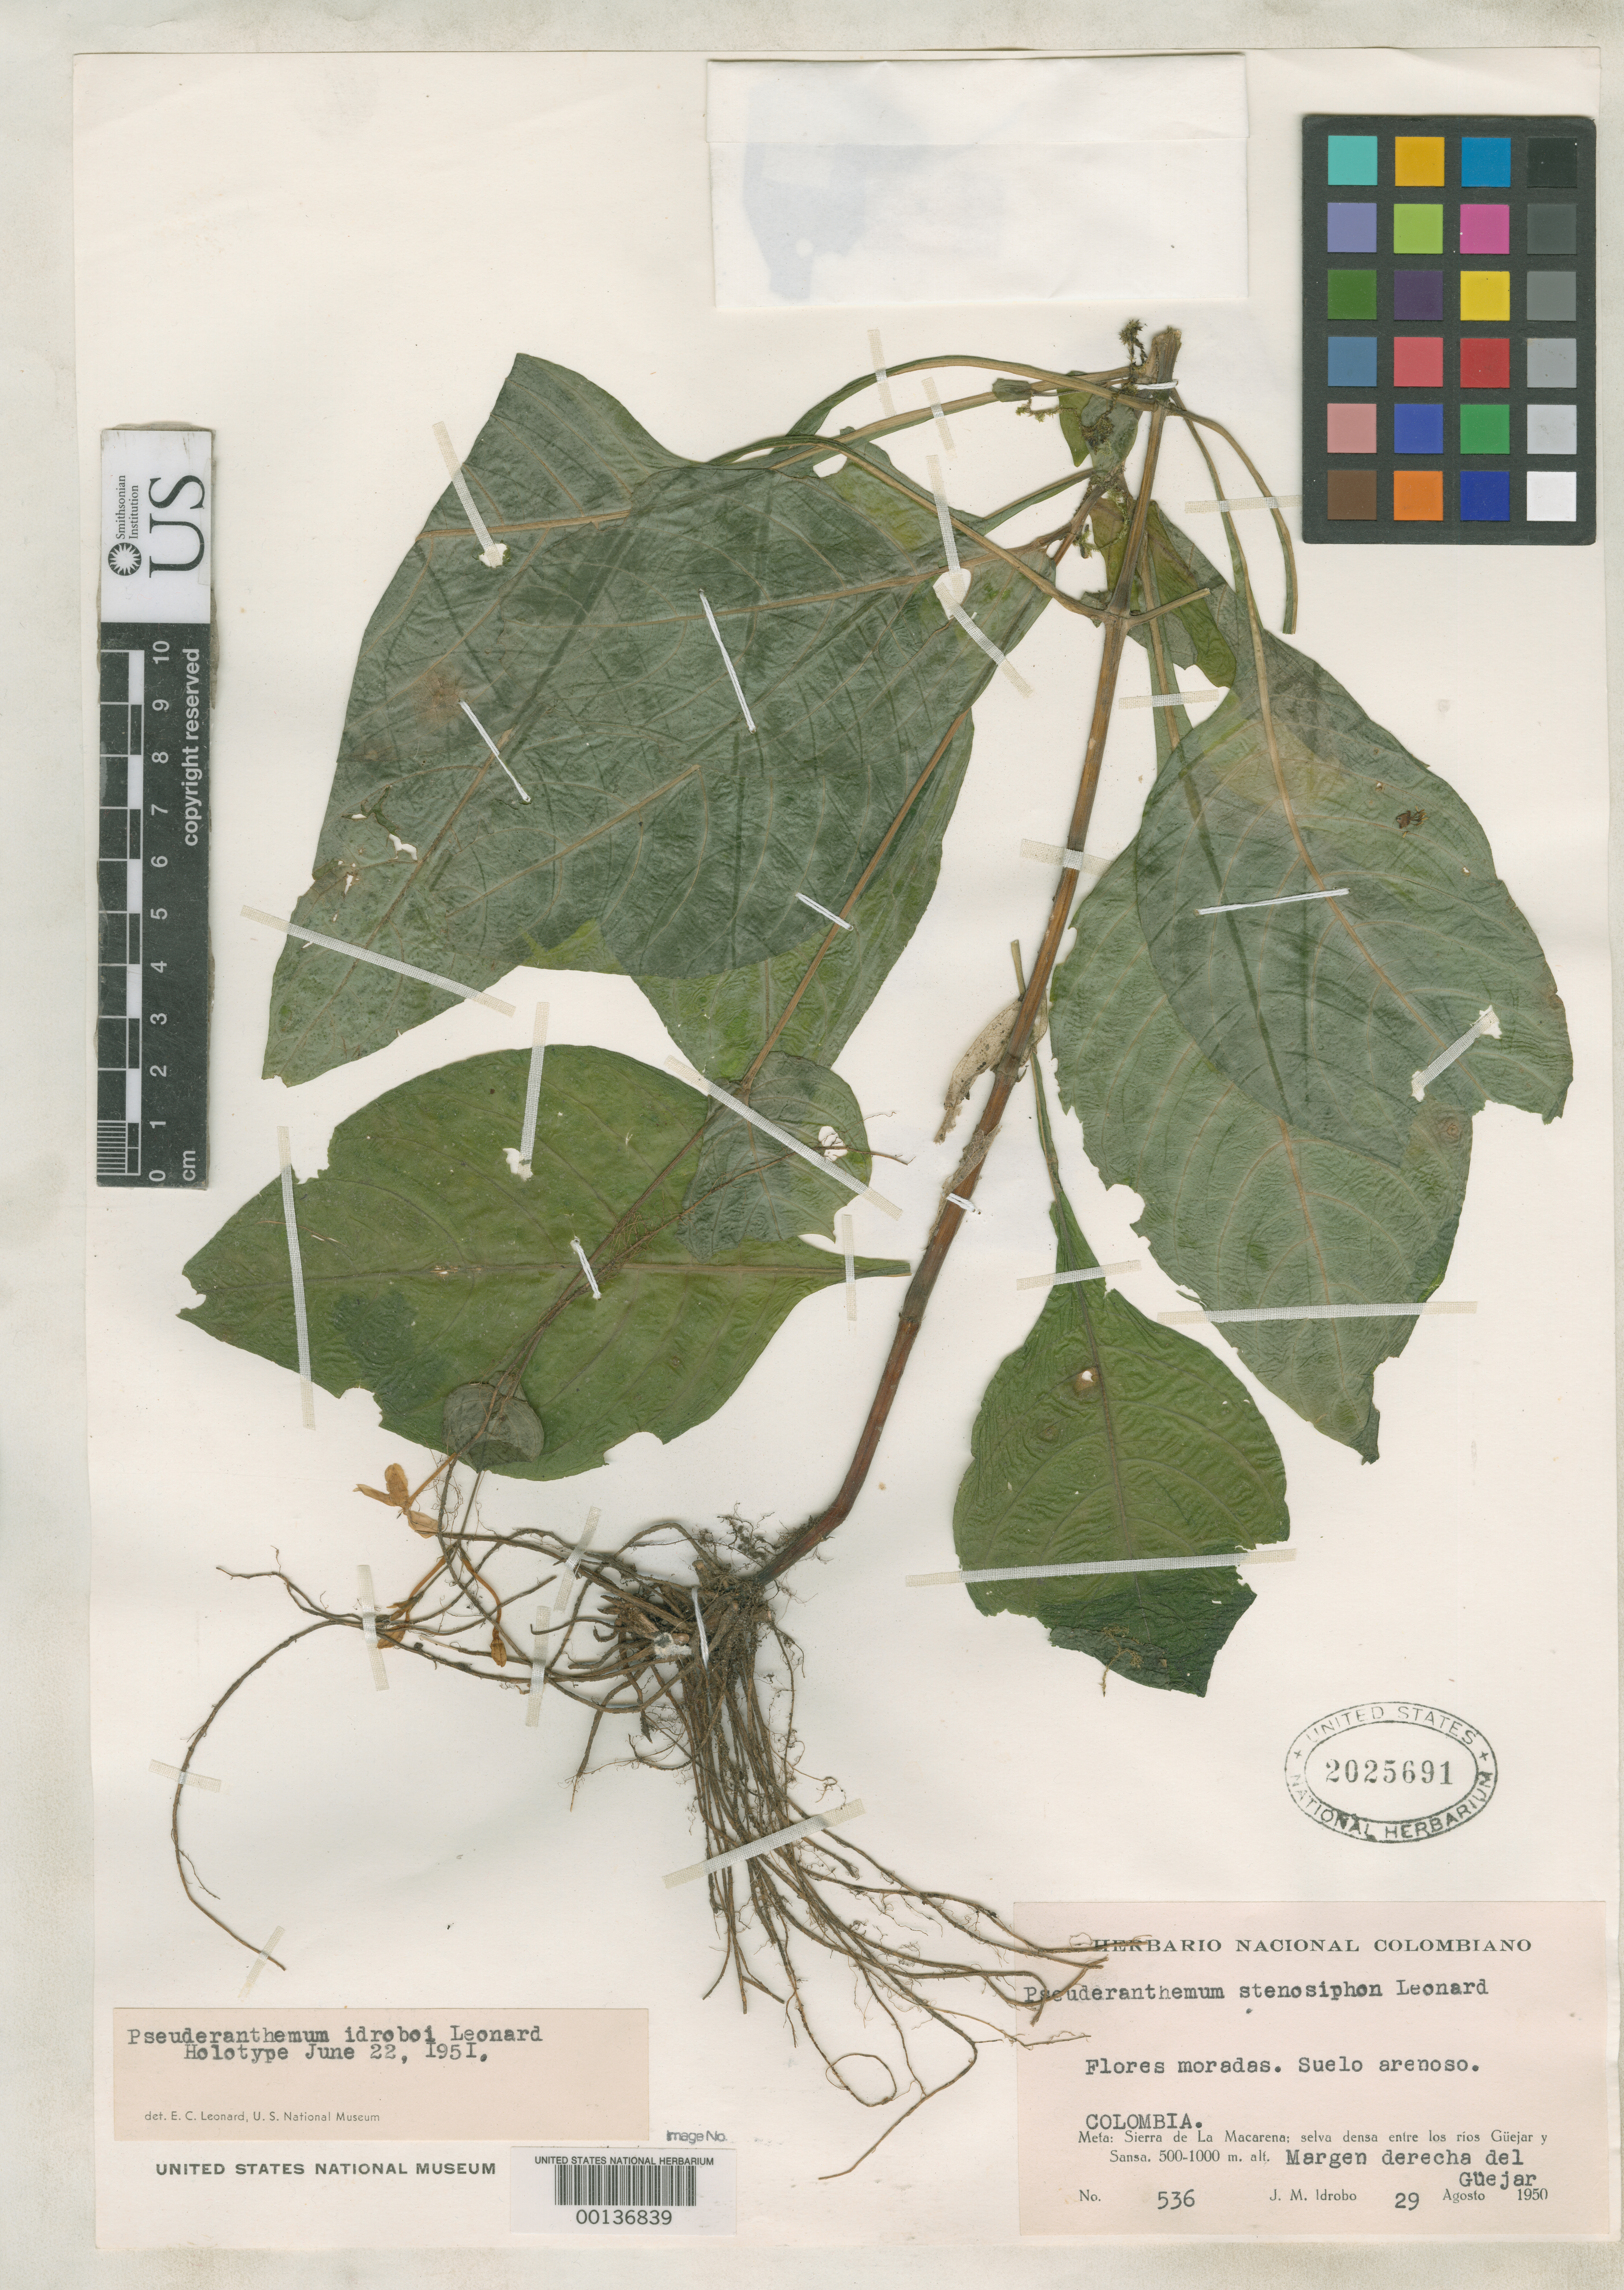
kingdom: Plantae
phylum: Tracheophyta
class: Magnoliopsida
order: Lamiales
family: Acanthaceae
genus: Pseuderanthemum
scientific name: Pseuderanthemum idroboi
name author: Leonard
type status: Holotype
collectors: J. M. Idrobo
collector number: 536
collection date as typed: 29 Aug 1950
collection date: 1950-08-29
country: Colombia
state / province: Meta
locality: Margin of Rio Guejar, Sierra de La Macarena.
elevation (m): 500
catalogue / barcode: US 2025691